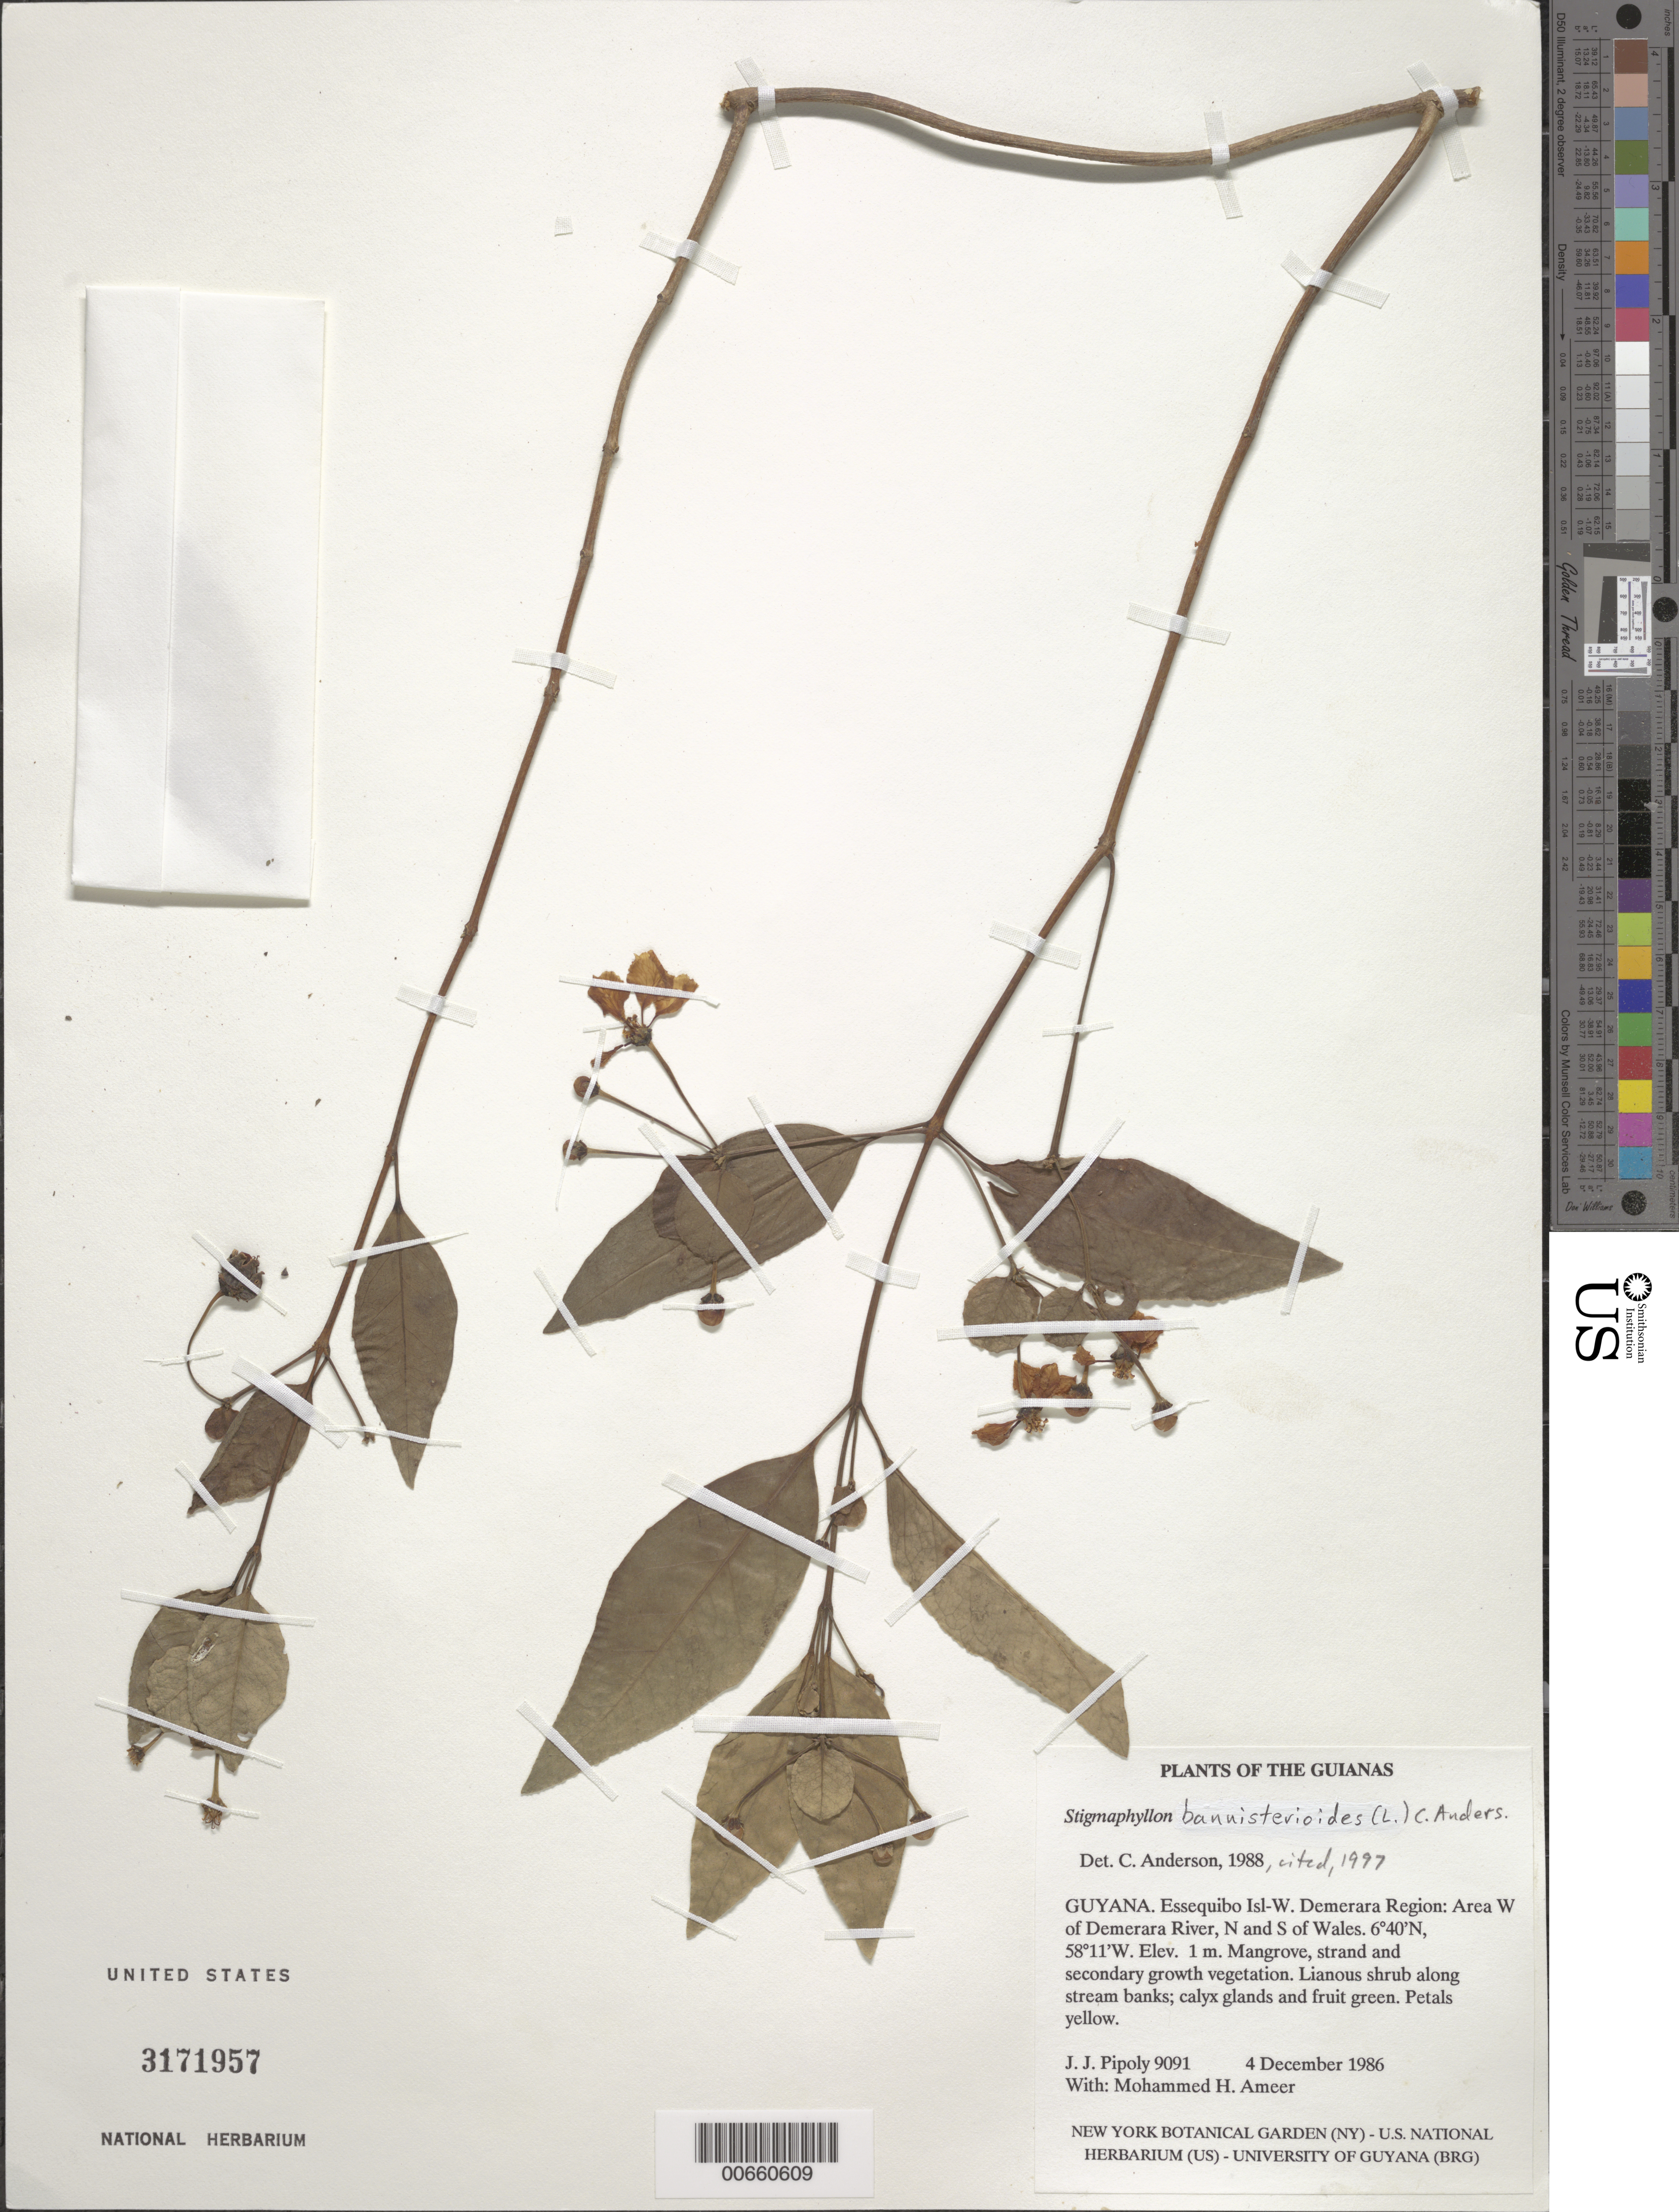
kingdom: Plantae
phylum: Tracheophyta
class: Magnoliopsida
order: Malpighiales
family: Malpighiaceae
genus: Stigmaphyllon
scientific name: Stigmaphyllon bannisterioides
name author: (L.) C.E. Anderson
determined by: Anderson, C.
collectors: J. J. Pipoly & M. Ameer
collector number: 9091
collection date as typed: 4 December 1986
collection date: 1986-12-04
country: Guyana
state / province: Essequibo Isl-W. Demerara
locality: Area W of Demerara River, N and S of Wales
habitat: Mangrove, strand and secondary growth vegetation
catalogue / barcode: US 3171957